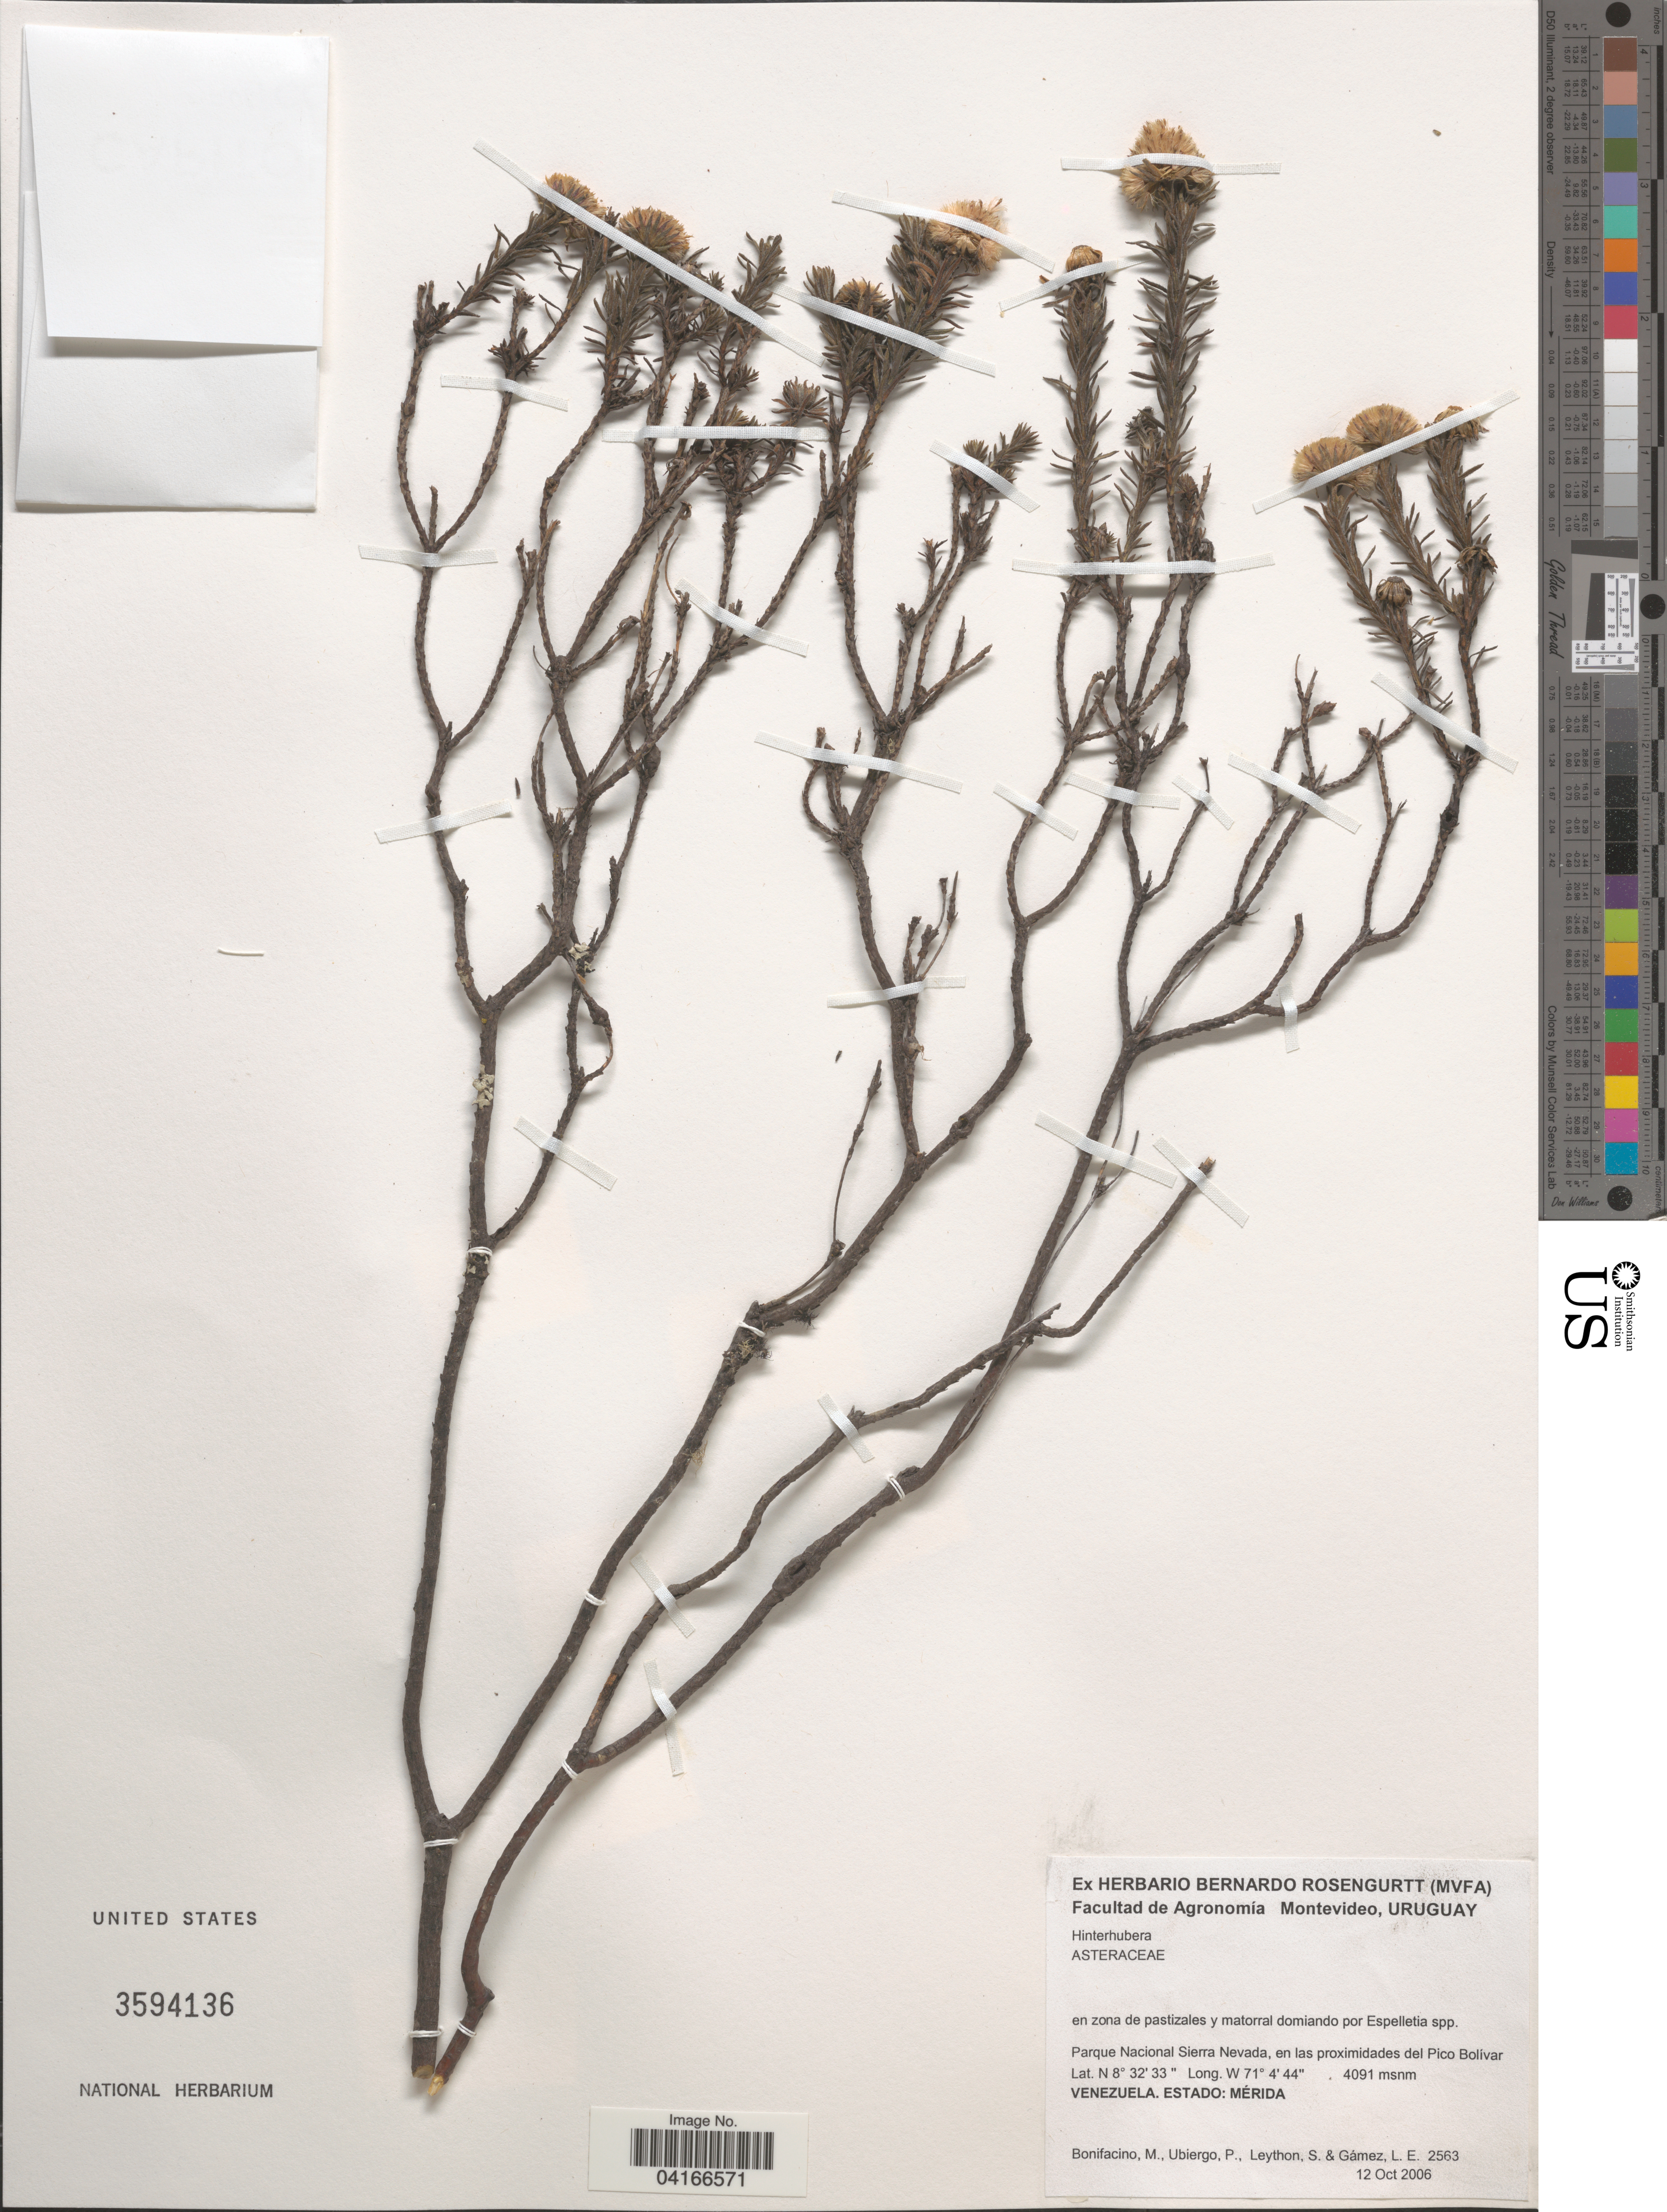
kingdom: Plantae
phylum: Tracheophyta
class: Magnoliopsida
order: Asterales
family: Asteraceae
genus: Hinterhubera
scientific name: Hinterhubera sp.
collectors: M. Bonifacino, P. Ubiergo, S. Leython & L. Gamez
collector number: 2563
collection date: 2006-10-12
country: Venezuela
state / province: Merida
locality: Parque Nacional Sierra Nevada, en las proximidades del Pico Bolivar.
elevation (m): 4091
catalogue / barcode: US 3594136